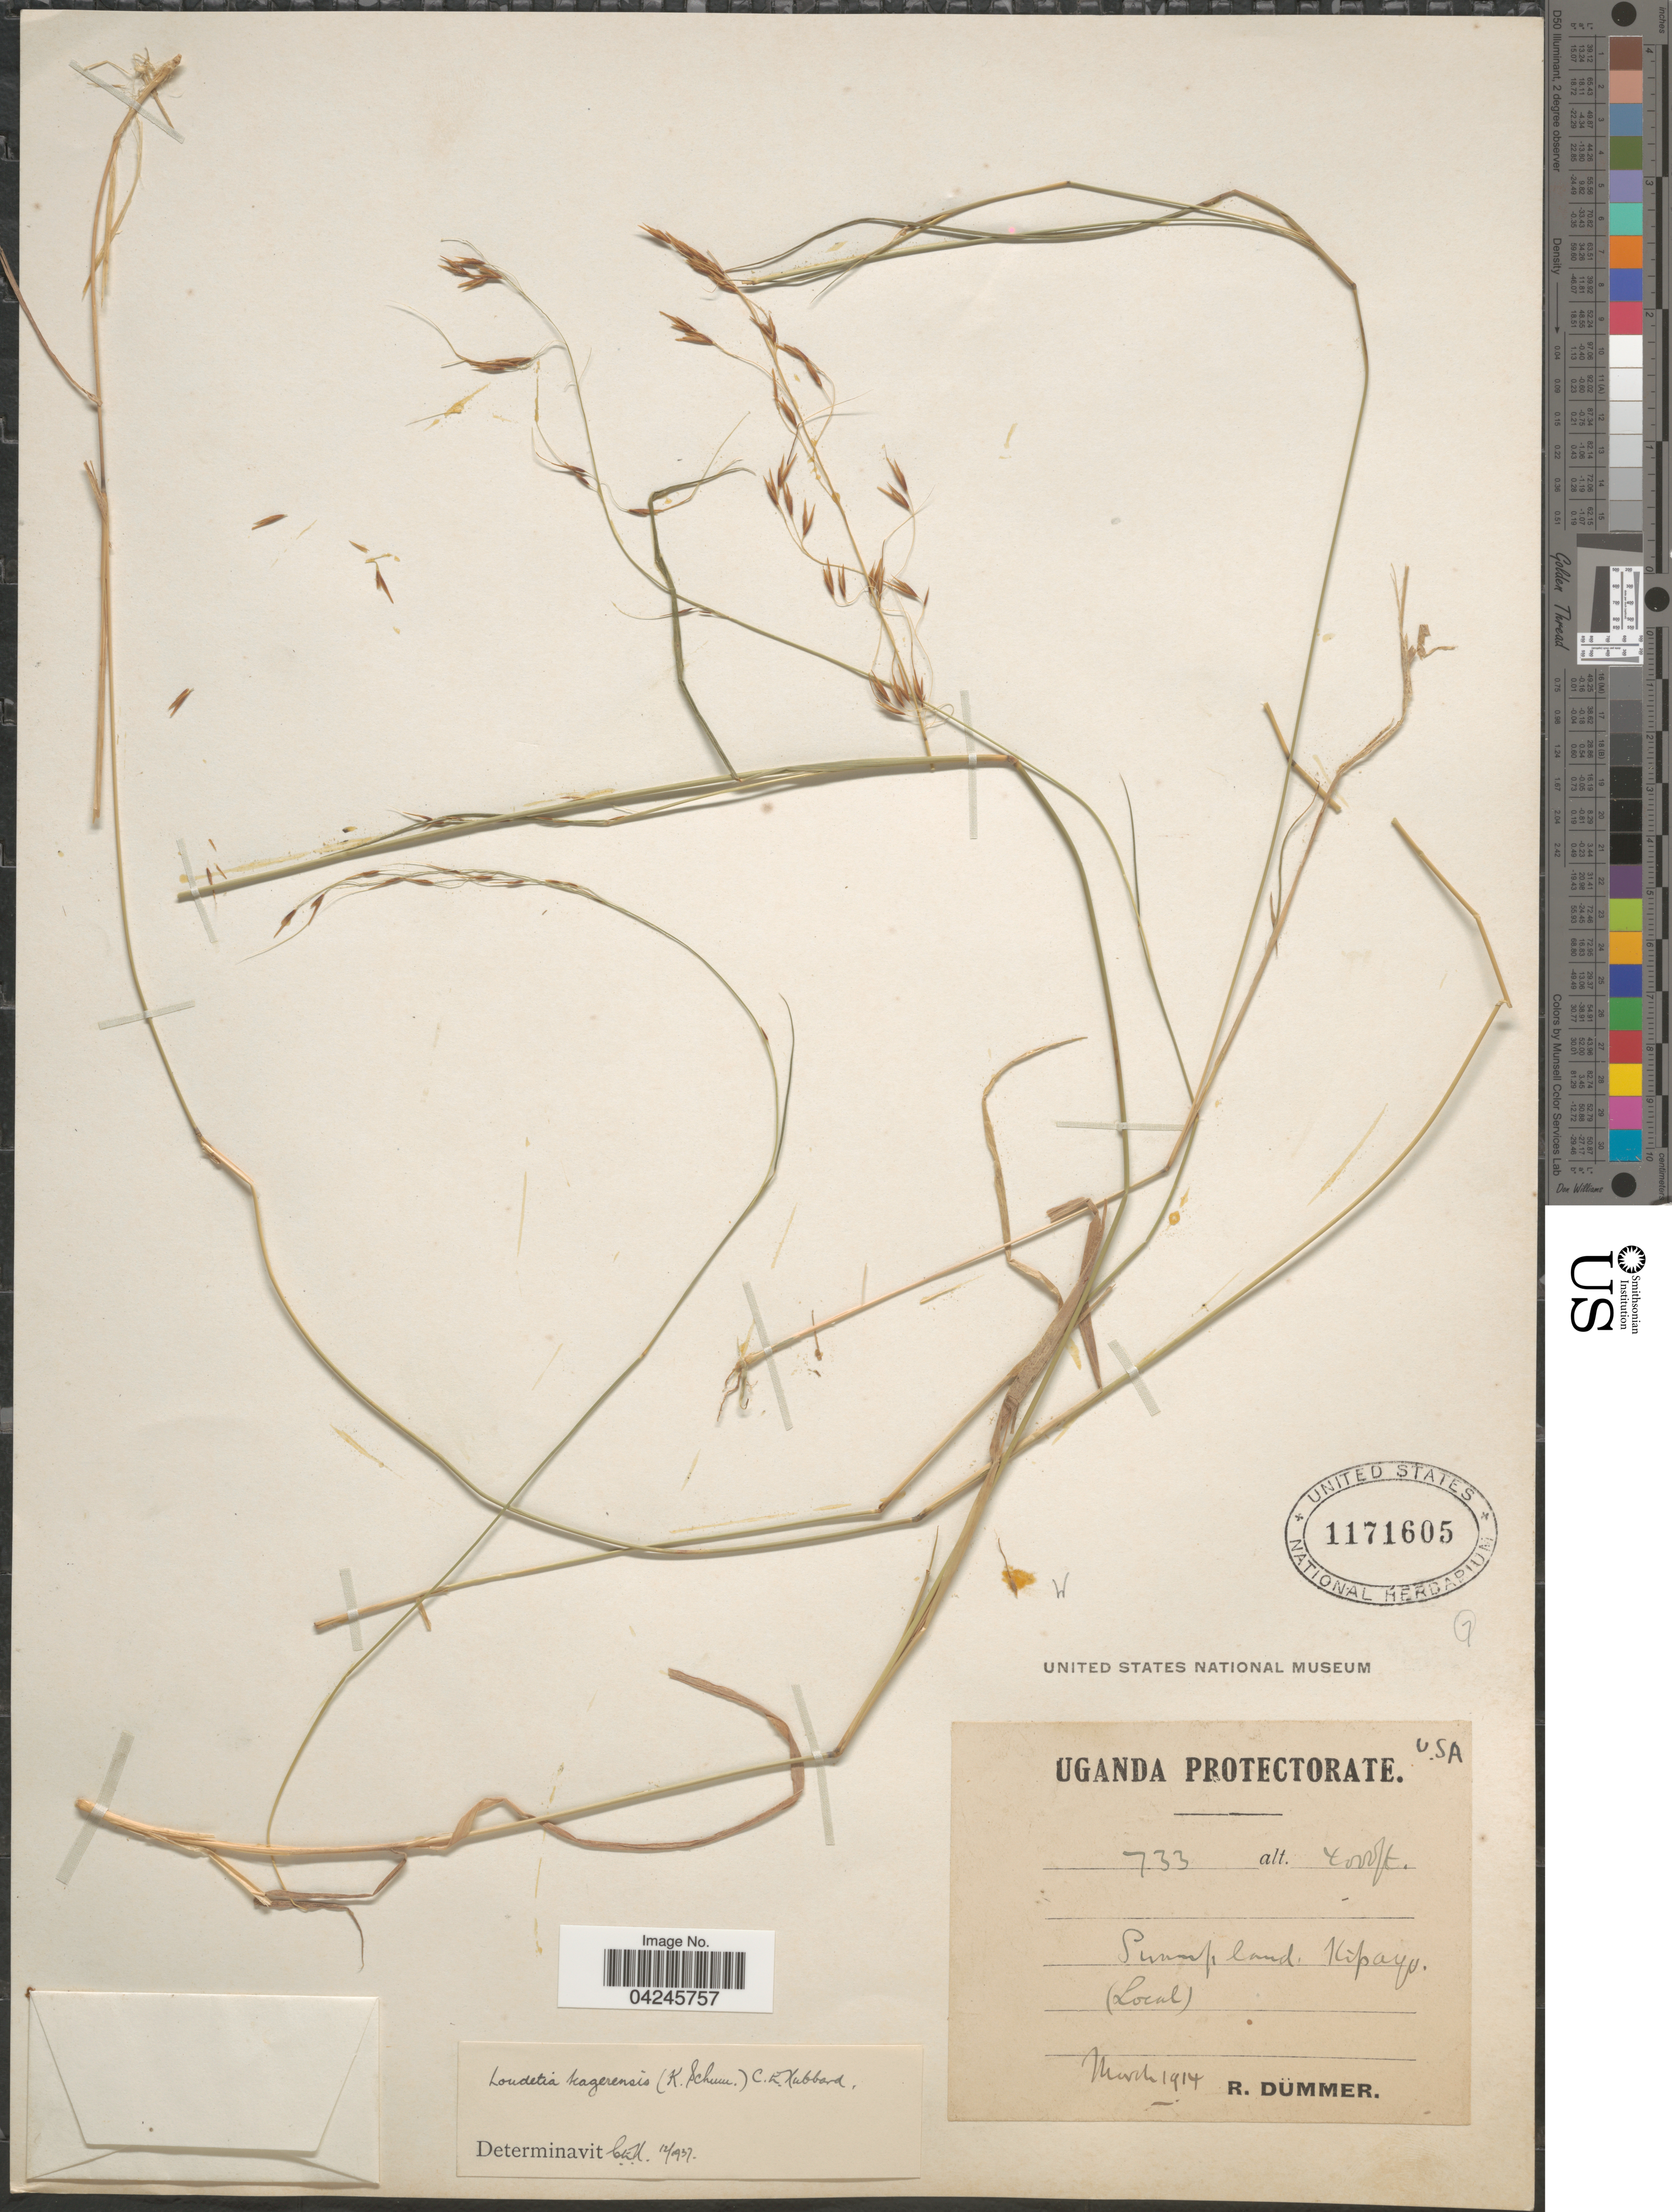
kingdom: Plantae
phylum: Tracheophyta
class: Liliopsida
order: Poales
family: Poaceae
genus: Loudetia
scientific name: Loudetia kagerensis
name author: (K. Schum.) Hutch.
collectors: R. Dümmer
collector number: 733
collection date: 1914-03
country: Uganda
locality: Uganda Protectorate. Kipayo.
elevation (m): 1219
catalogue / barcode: US 1171605